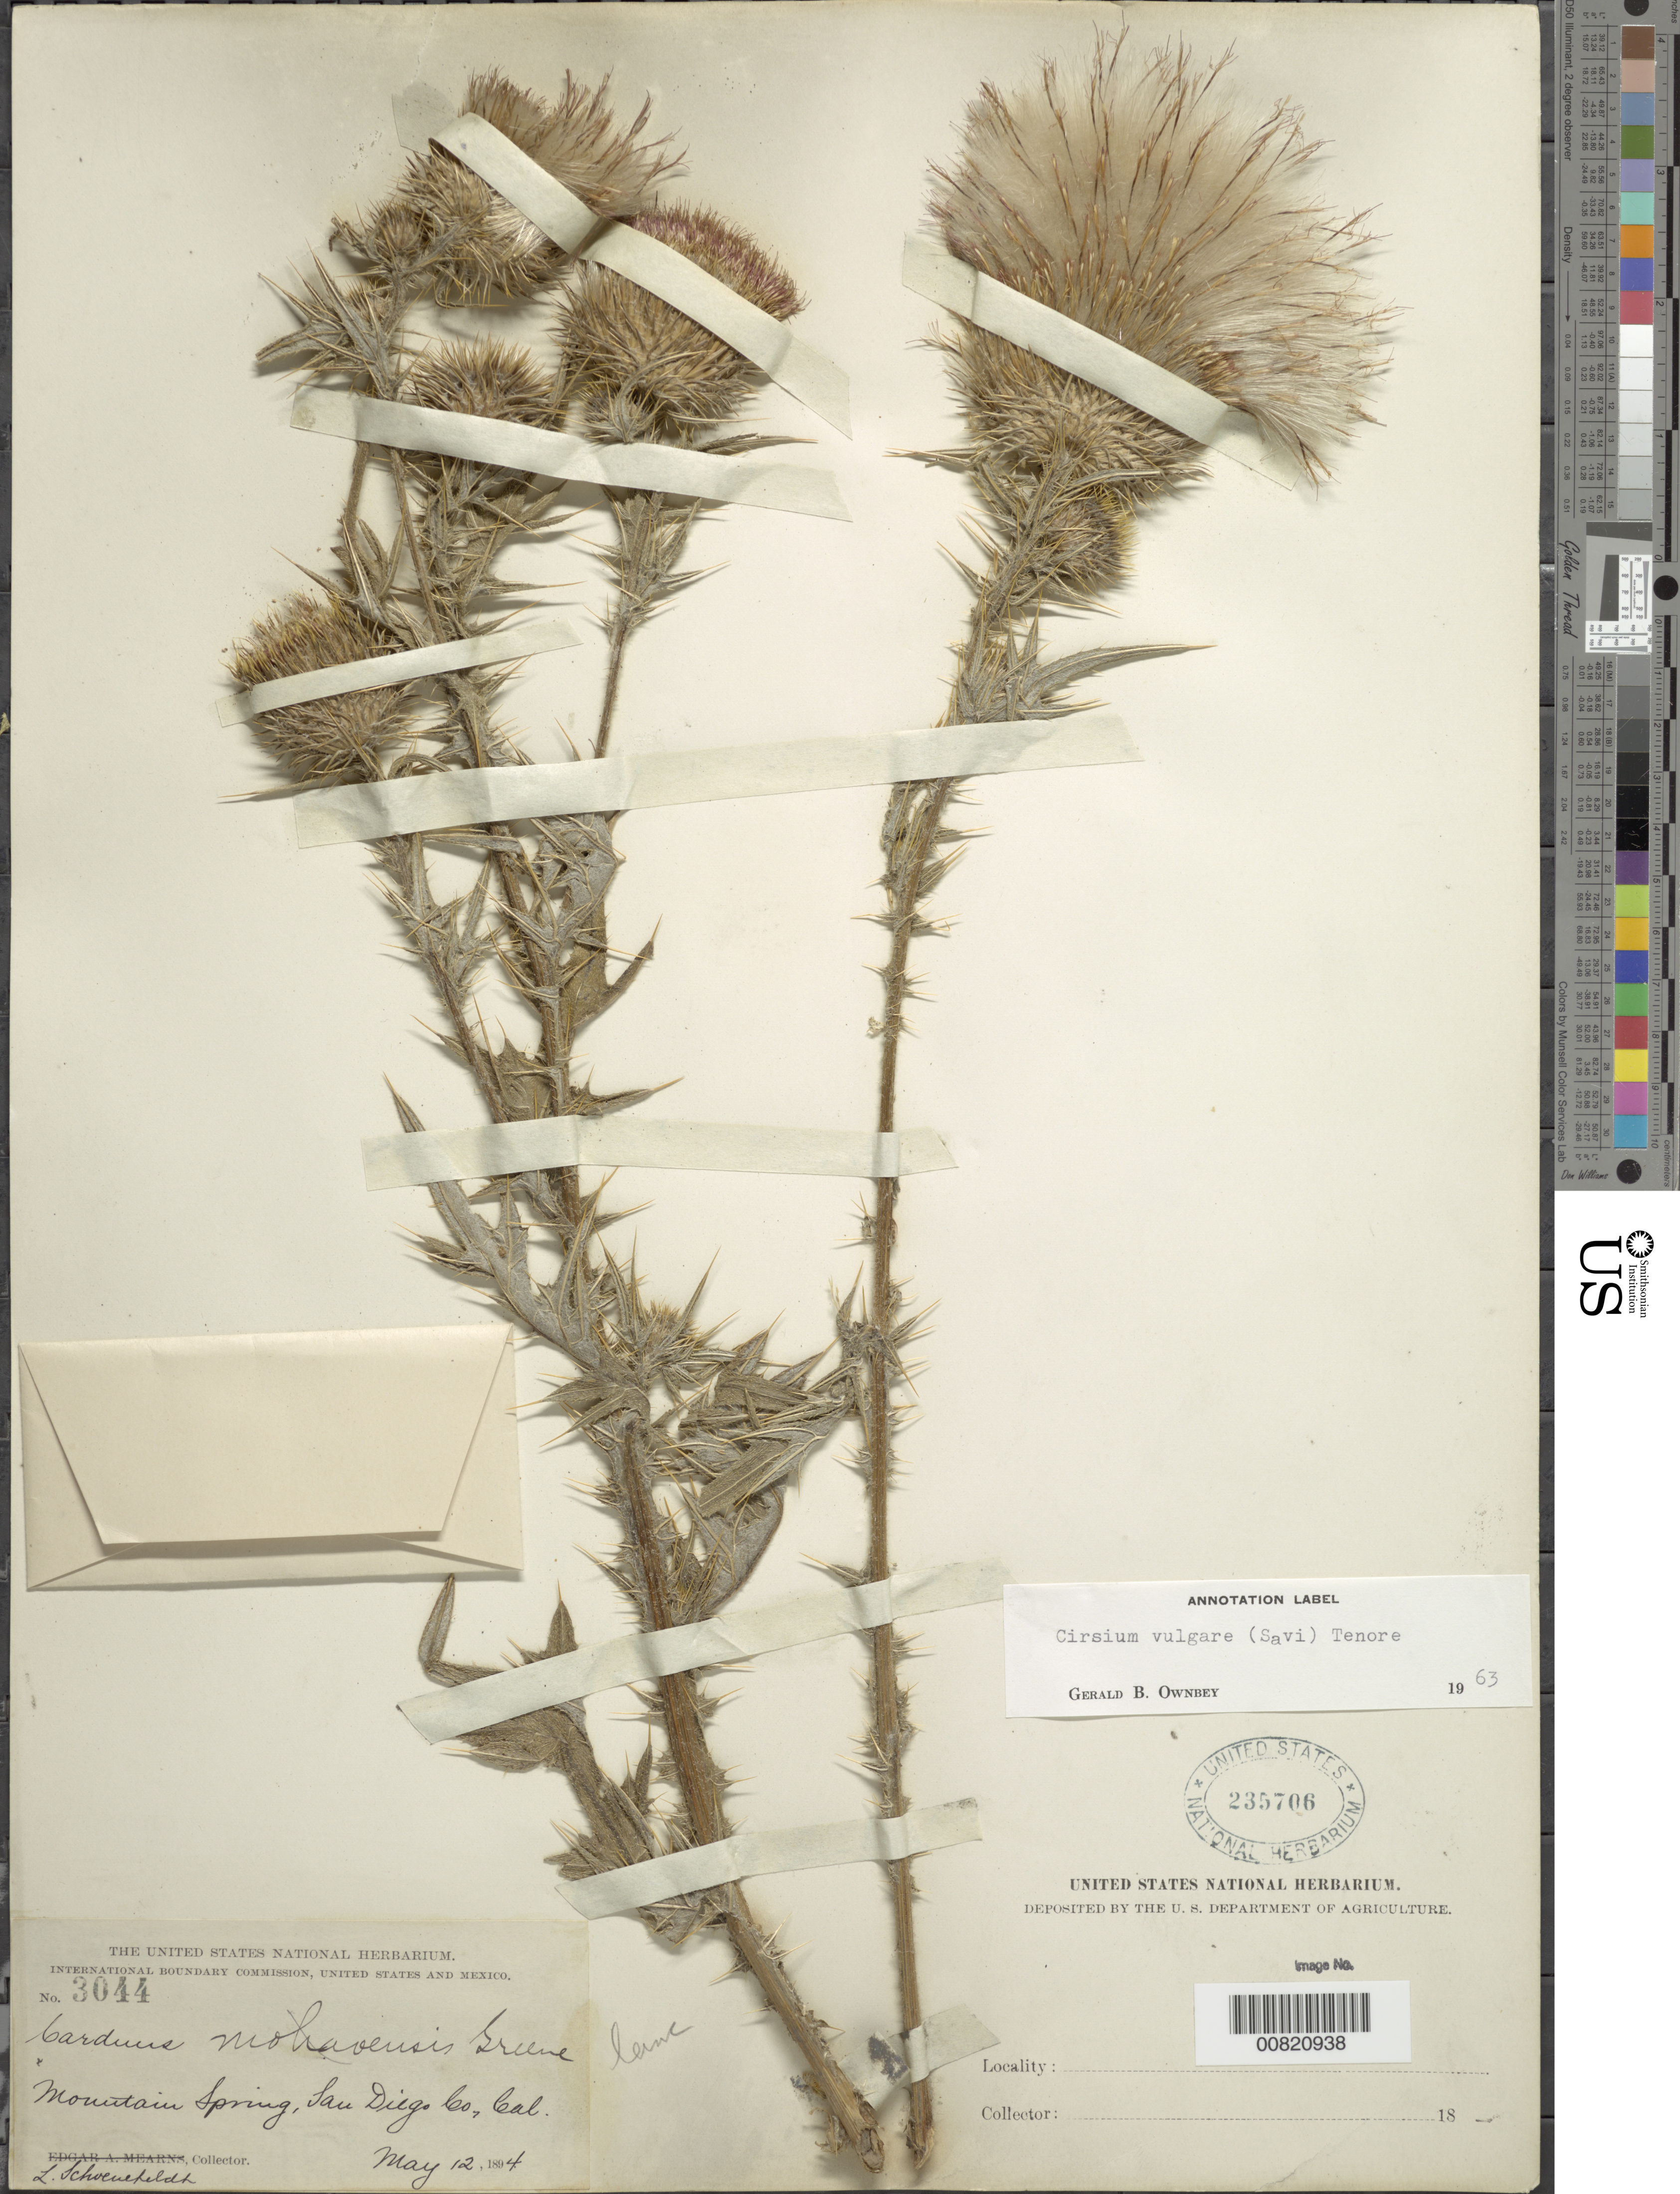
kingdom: Plantae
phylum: Tracheophyta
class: Magnoliopsida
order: Asterales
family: Asteraceae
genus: Cirsium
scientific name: Cirsium vulgare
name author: (Savi) Ten.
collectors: L. Schoenefeldt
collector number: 3044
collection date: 1894-05-12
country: United States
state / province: California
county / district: San Diego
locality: Mountain Spring, San Diego Co.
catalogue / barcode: US 235706